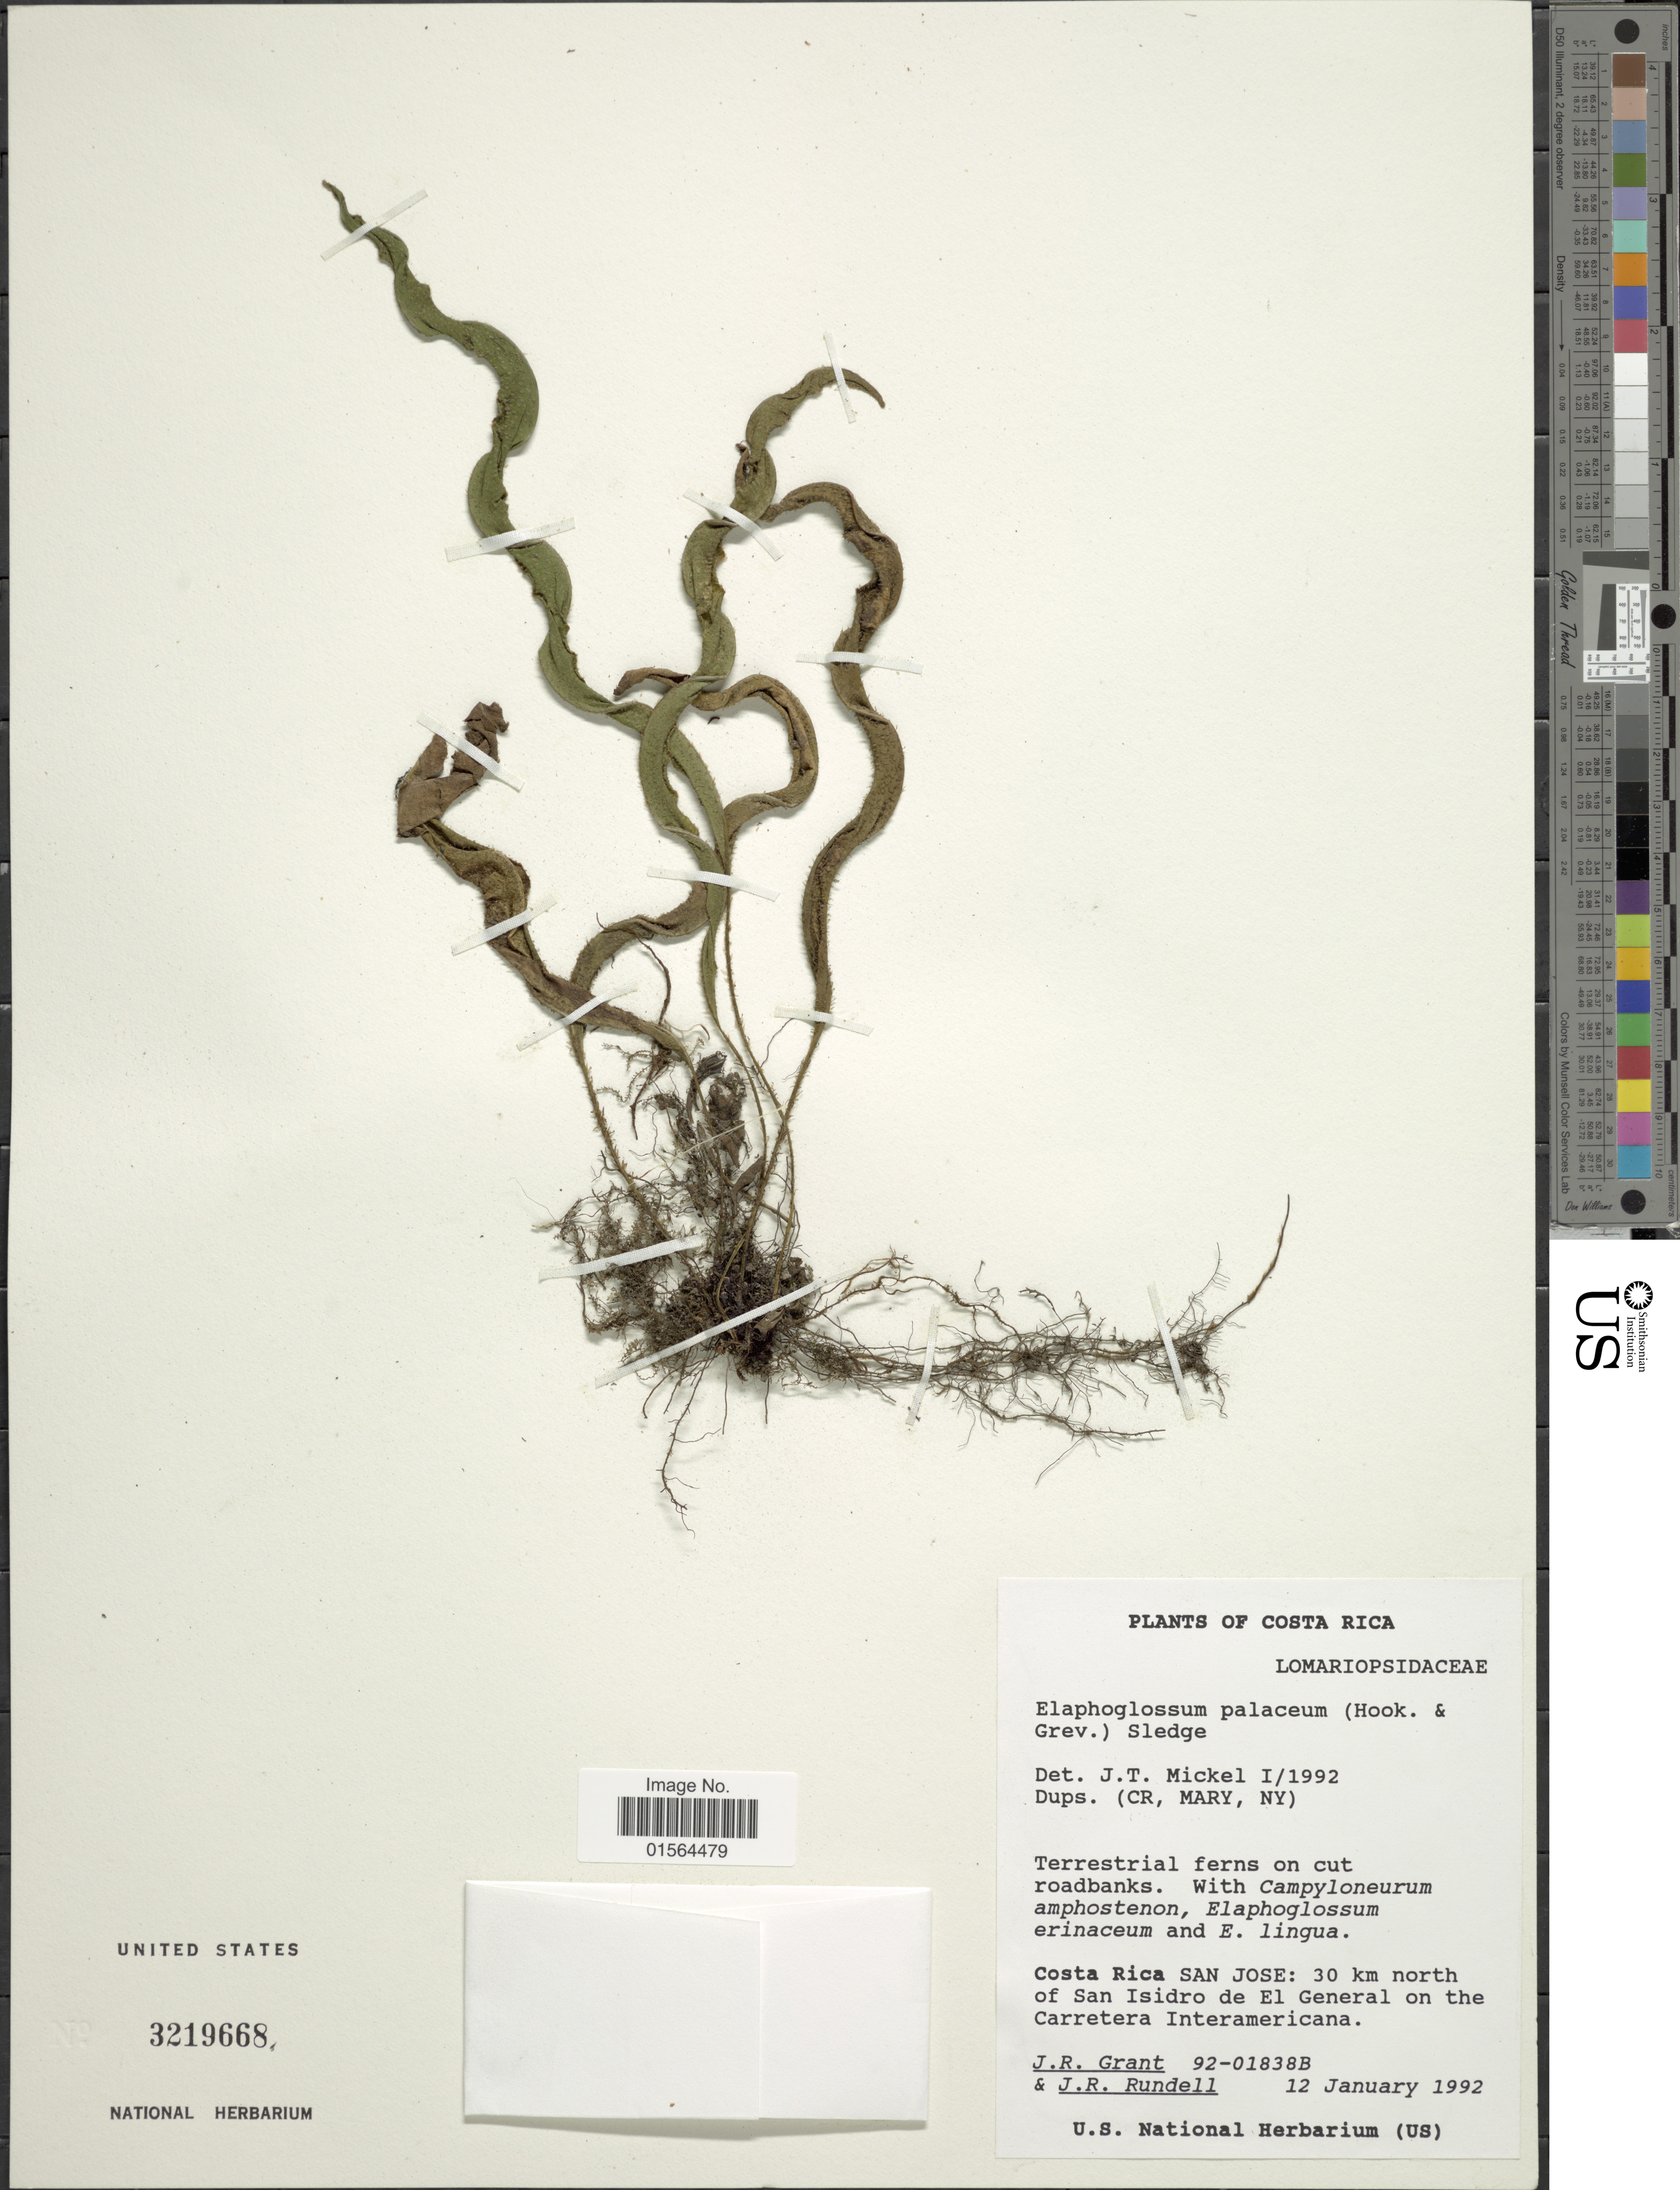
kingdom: Plantae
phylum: Tracheophyta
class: Polypodiopsida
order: Polypodiales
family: Dryopteridaceae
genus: Elaphoglossum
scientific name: Elaphoglossum paleaceum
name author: (Hook. & Grev.) Sledge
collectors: J. Grant & J. R. Rundell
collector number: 92-01838B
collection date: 1992-01-12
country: Costa Rica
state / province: San José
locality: San Jose: 30 km north of San Isidro de El General on the Carretera Interamericana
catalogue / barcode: US 3219668